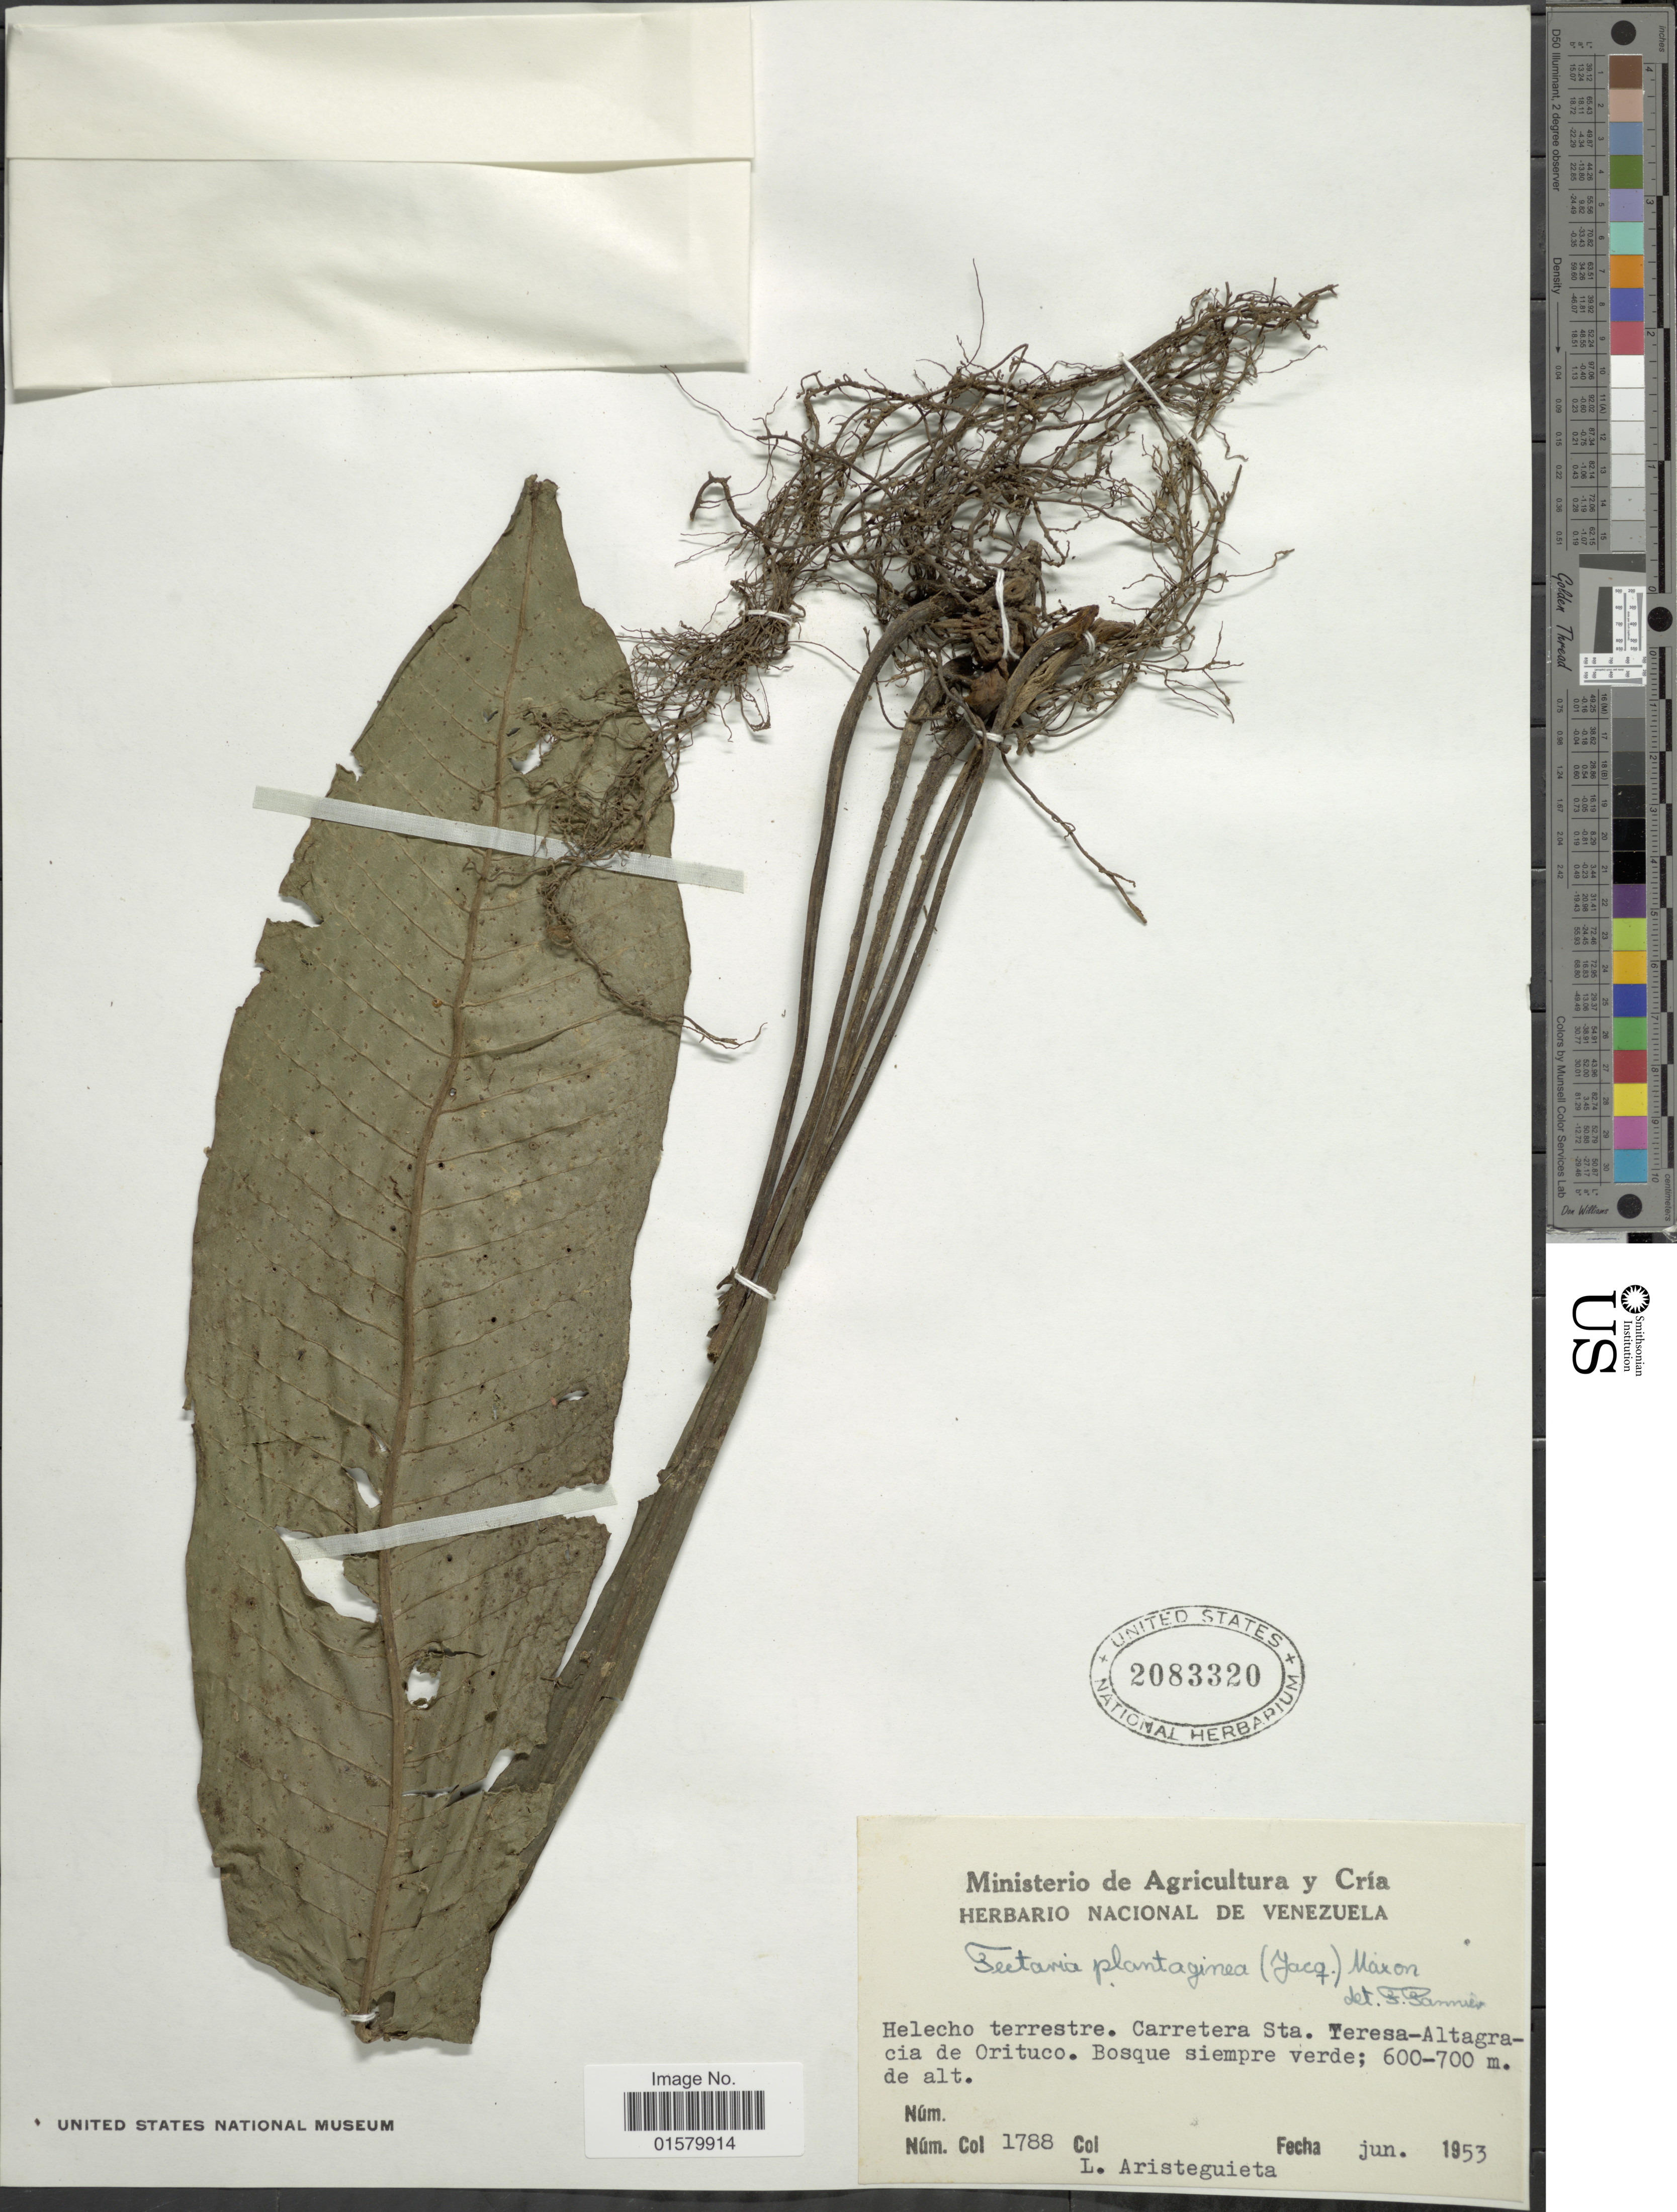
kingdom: Plantae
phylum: Tracheophyta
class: Polypodiopsida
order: Polypodiales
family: Tectariaceae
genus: Tectaria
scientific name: Tectaria plantaginea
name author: (Jacq.) Maxon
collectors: L. Aristeguieta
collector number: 1788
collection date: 1953-06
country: Venezuela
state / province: Guárico / Miranda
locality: Carretera Sta. Teresa-Altagracia de Orituco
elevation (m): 600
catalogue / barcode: US 2083320